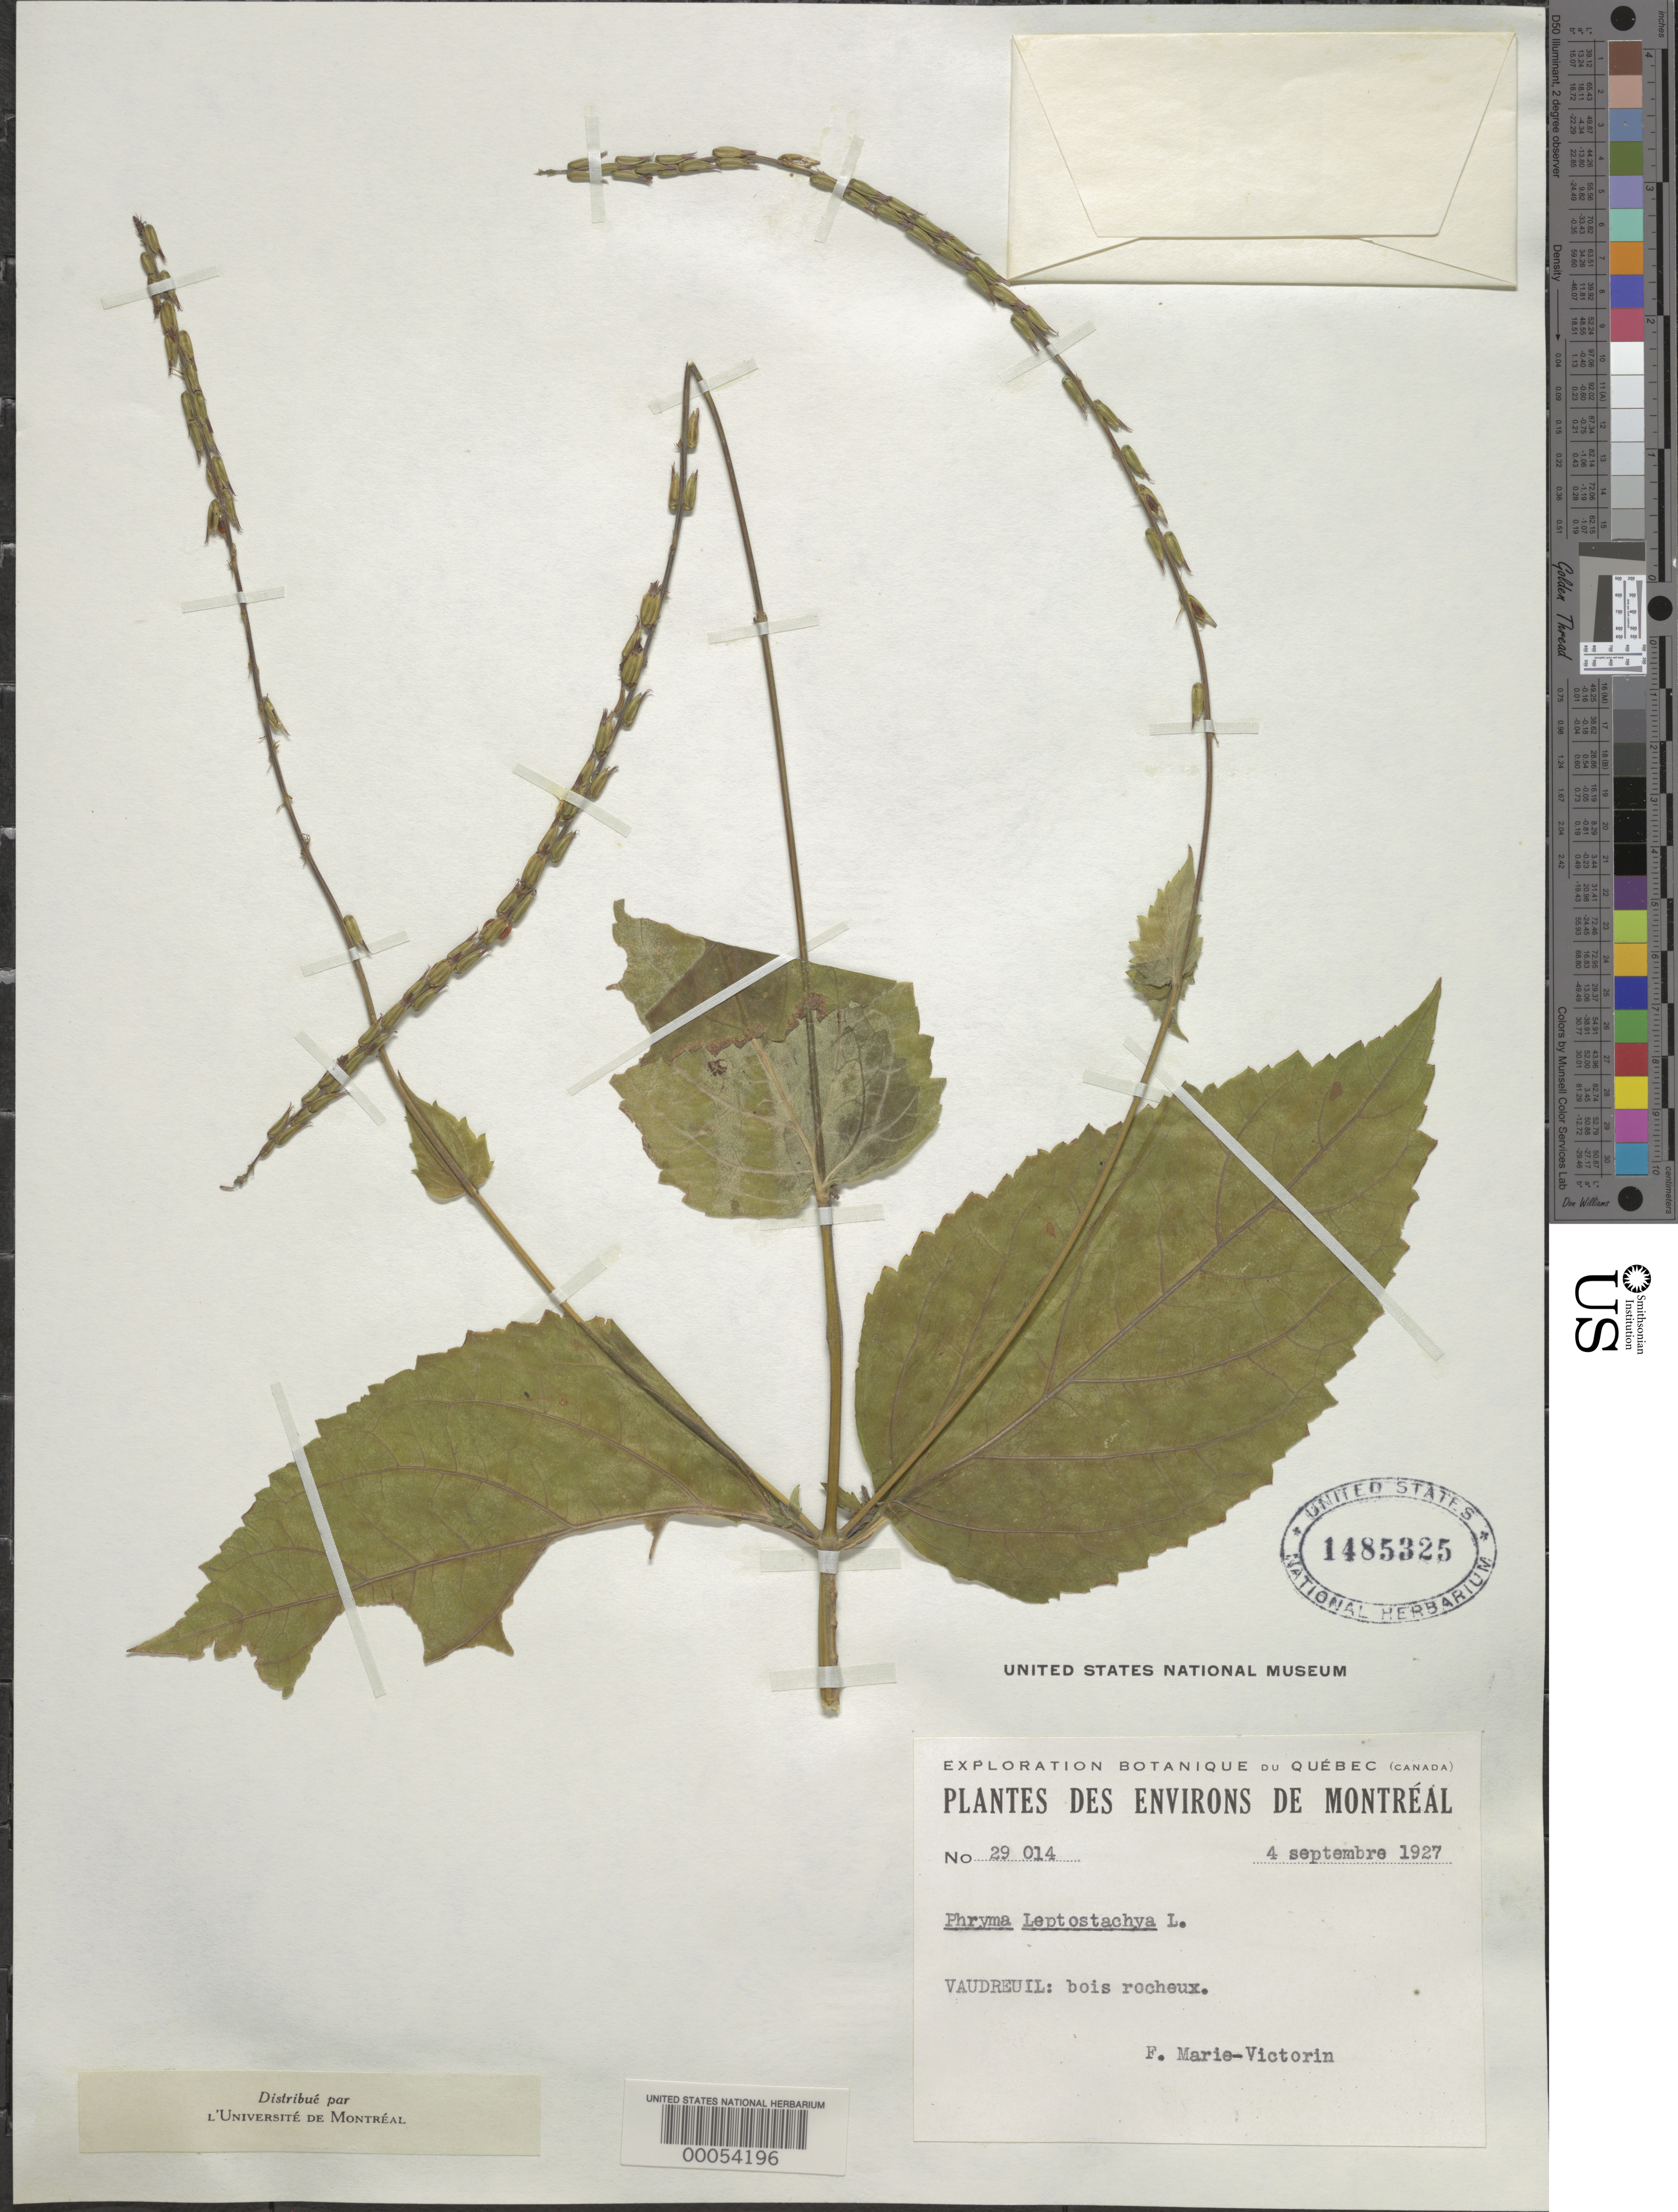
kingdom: Plantae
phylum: Tracheophyta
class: Magnoliopsida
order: Lamiales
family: Phrymaceae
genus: Phryma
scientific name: Phryma leptostachya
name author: L.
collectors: F. Victorin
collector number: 29 014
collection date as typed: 04 Sep 1927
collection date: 1927-09-04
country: Canada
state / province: Quebec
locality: Montreal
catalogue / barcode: US 1485325